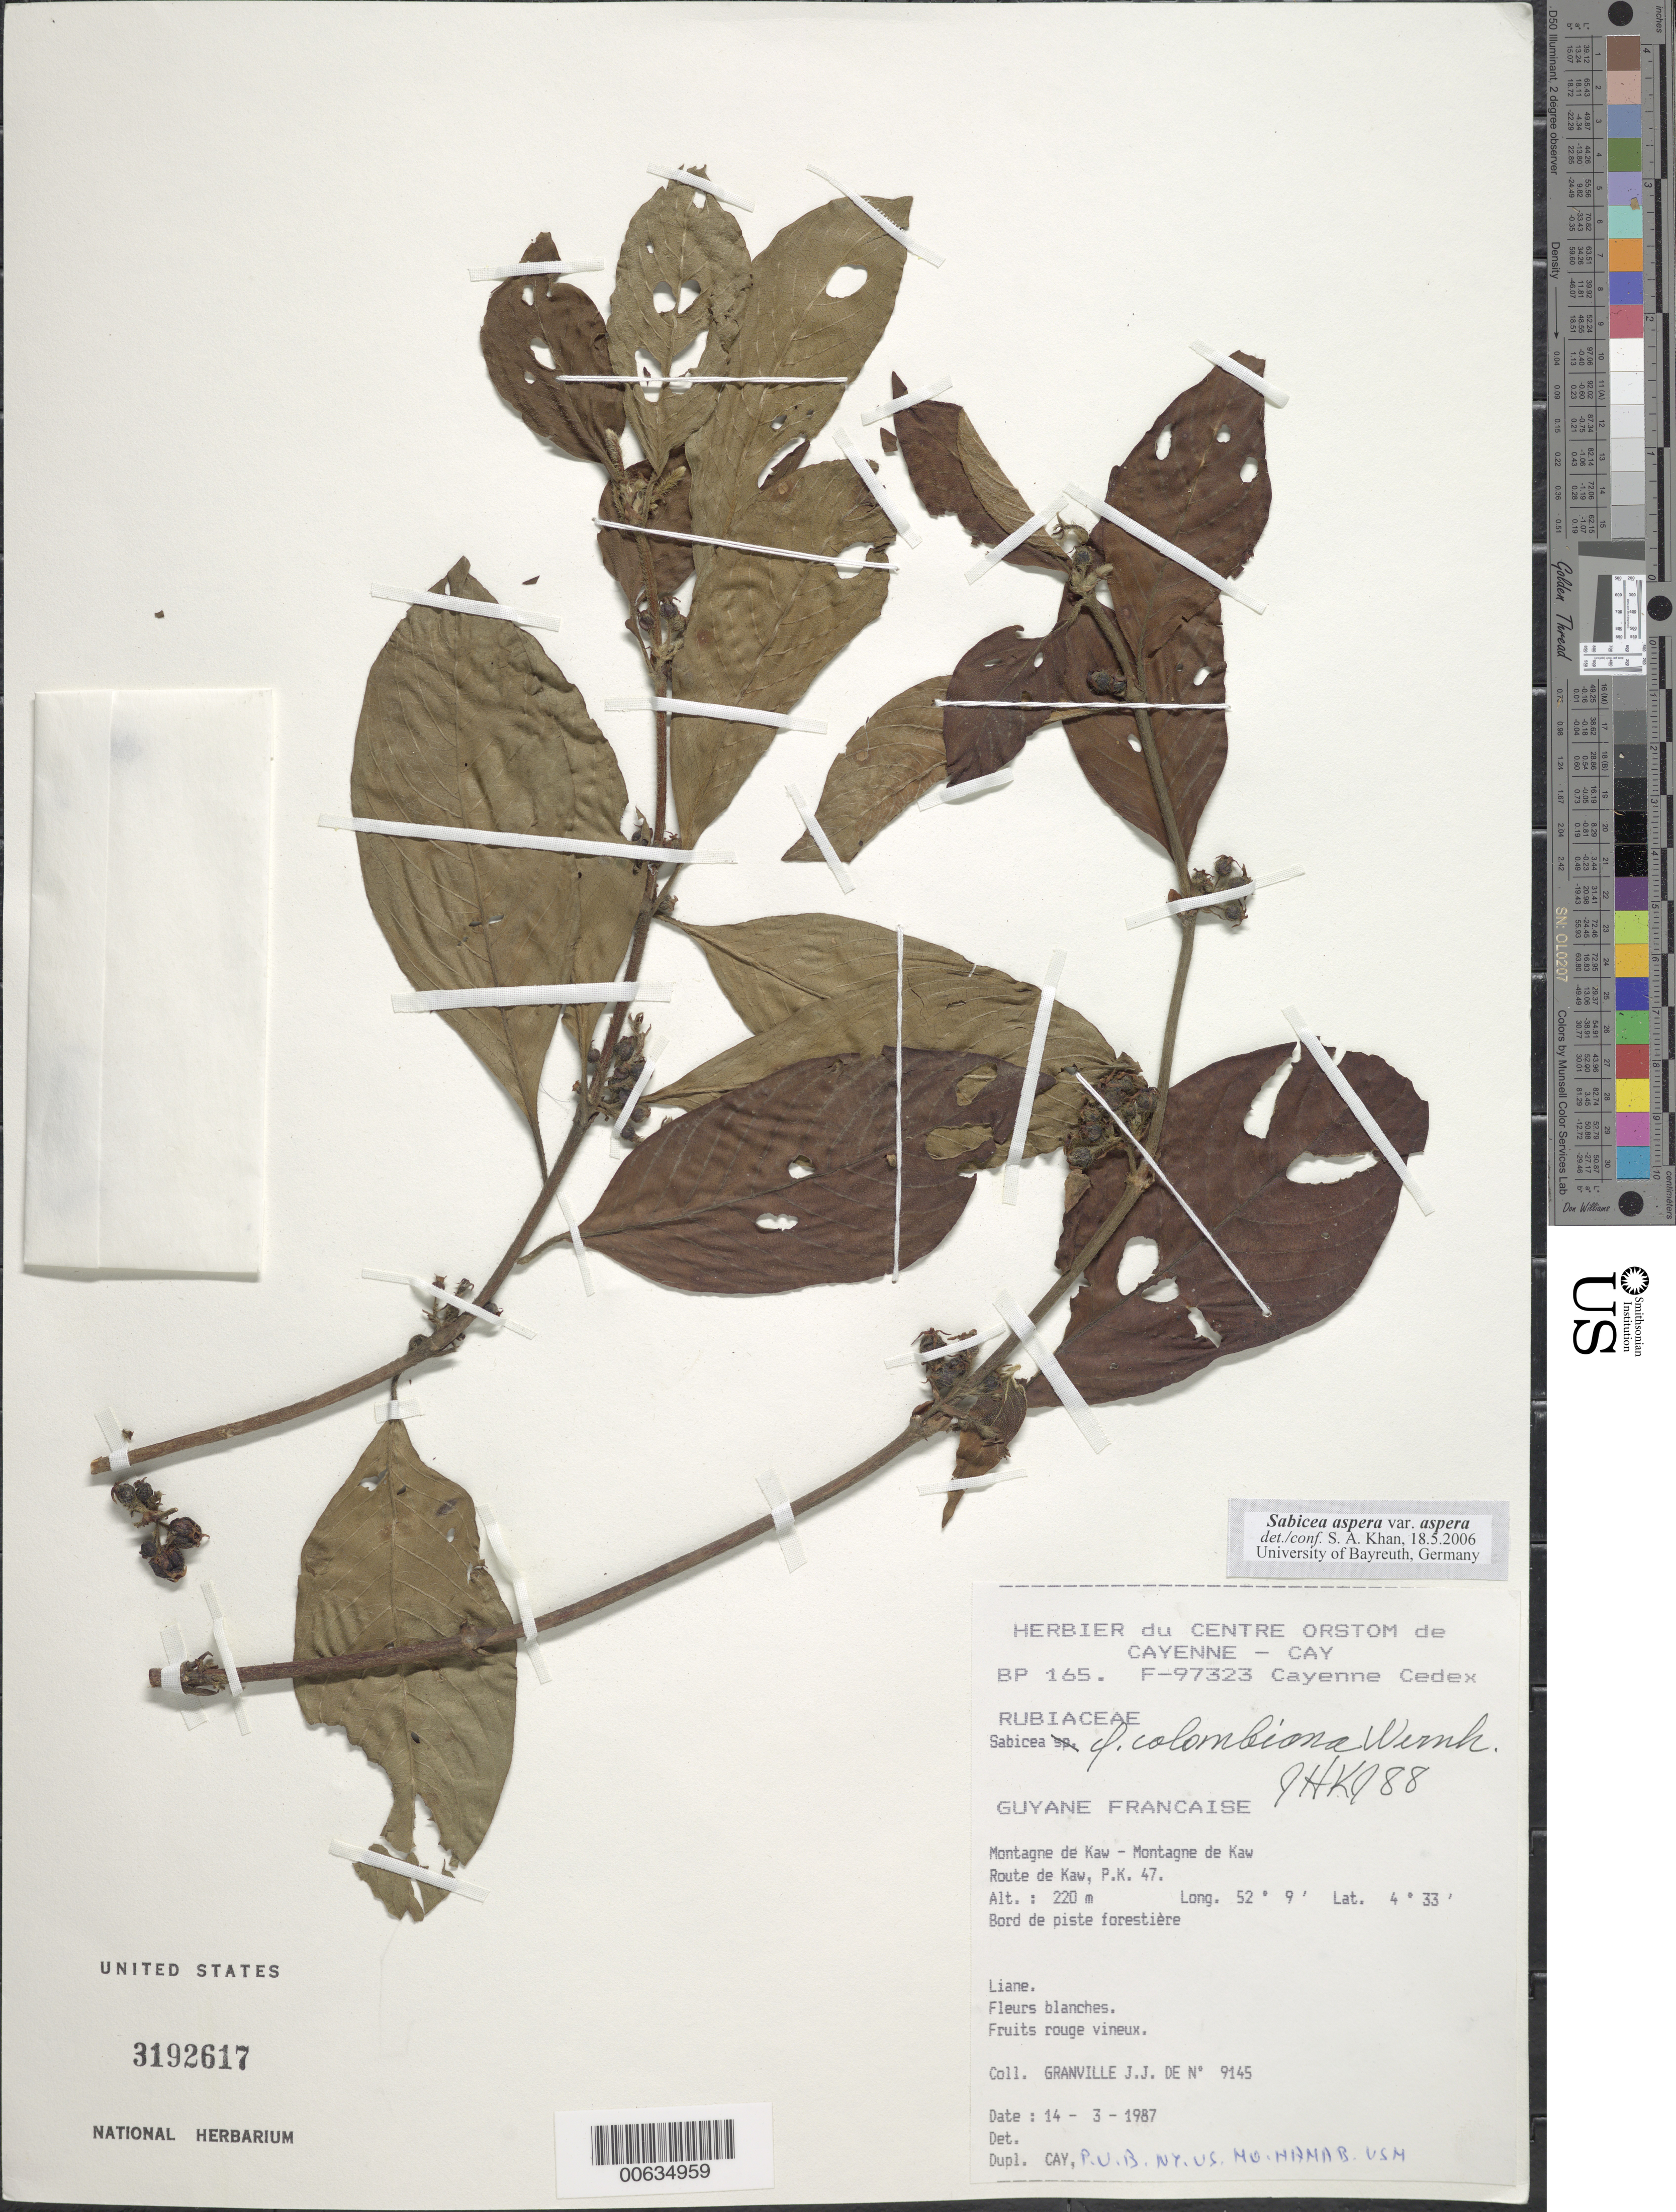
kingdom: Plantae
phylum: Tracheophyta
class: Magnoliopsida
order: Gentianales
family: Rubiaceae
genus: Sabicea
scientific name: Sabicea aspera var. aspera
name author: Aubl.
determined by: Khan, Saleh A.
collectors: J.-J. de Granville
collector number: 9145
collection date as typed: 14-Mar-87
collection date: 1987-03-14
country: French Guiana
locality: Montagne de Kaw, Route de Kaw, PK 47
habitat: Bord de piste forestiere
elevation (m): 220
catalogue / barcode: US 3192617